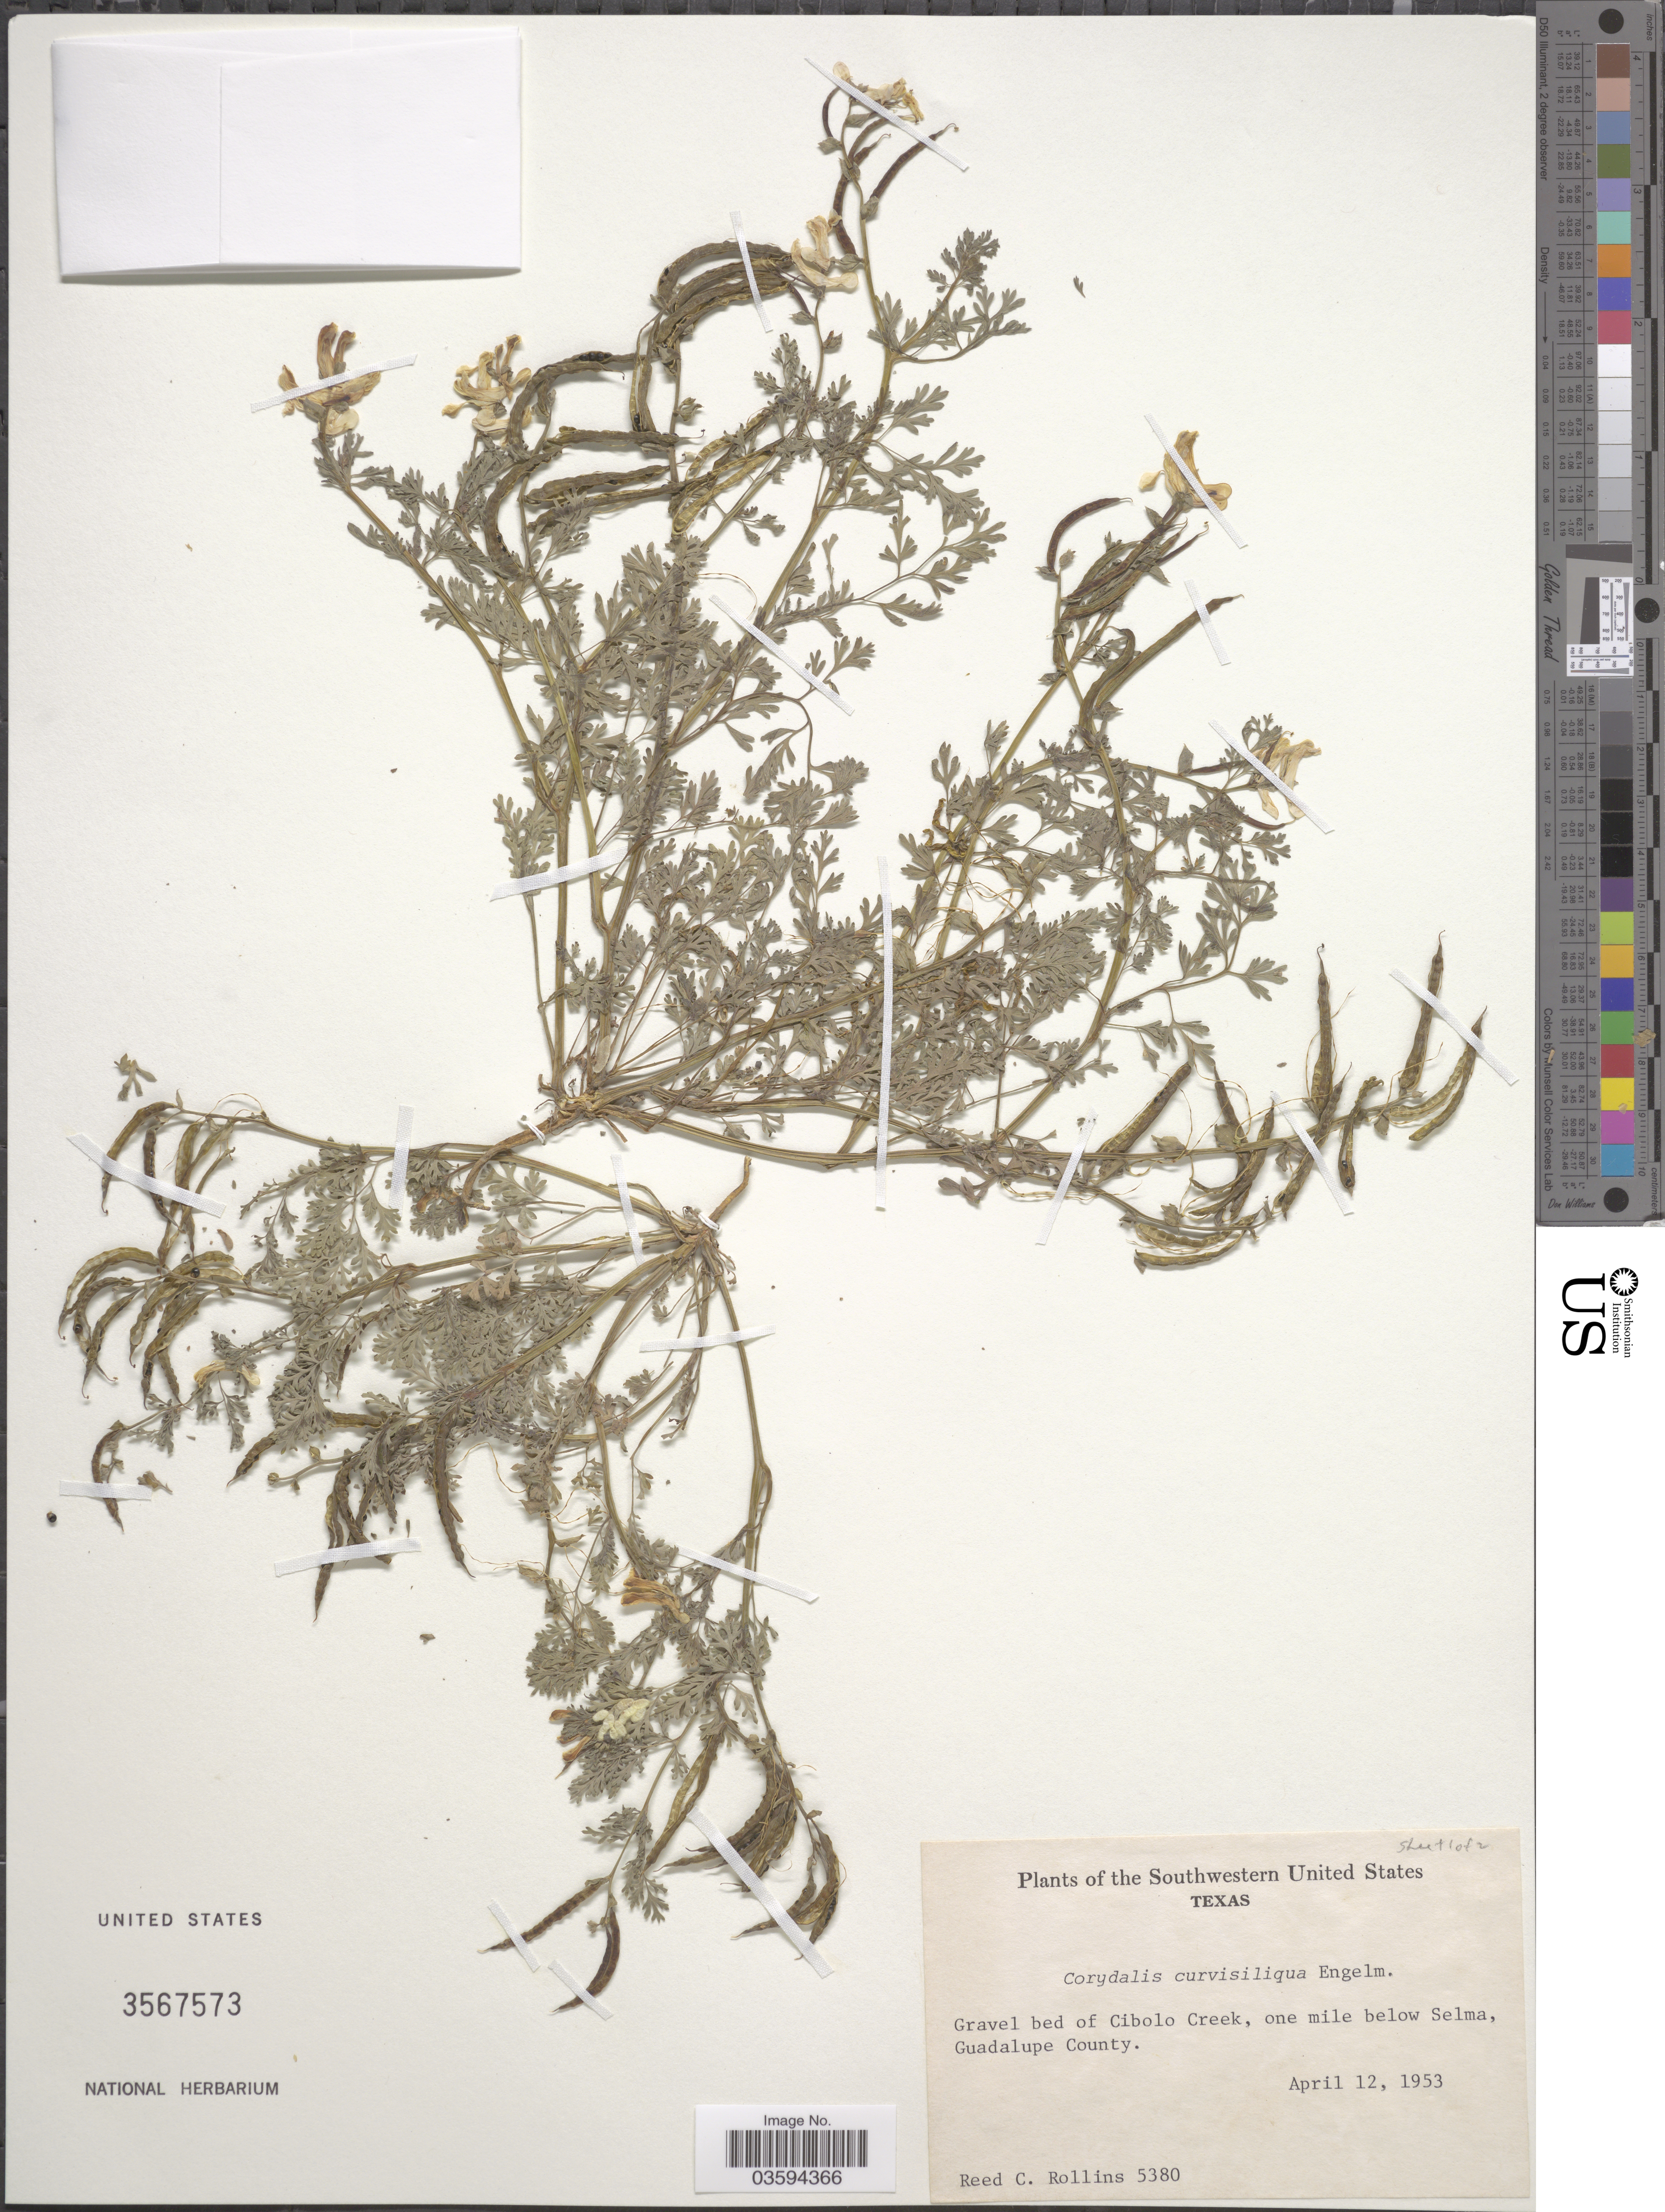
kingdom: Plantae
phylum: Tracheophyta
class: Magnoliopsida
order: Ranunculales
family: Papaveraceae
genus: Corydalis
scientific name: Corydalis curvisiliqua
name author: (A. Gray) Engelm. ex A. Gray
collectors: R. C. Rollins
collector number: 5380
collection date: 1953-04-12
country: United States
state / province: Texas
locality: The Southwestern United States. Gravel bed of Cibolo Creek, one mile below Selma, Guadalupe County.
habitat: gravel bed of creek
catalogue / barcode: US 3567573